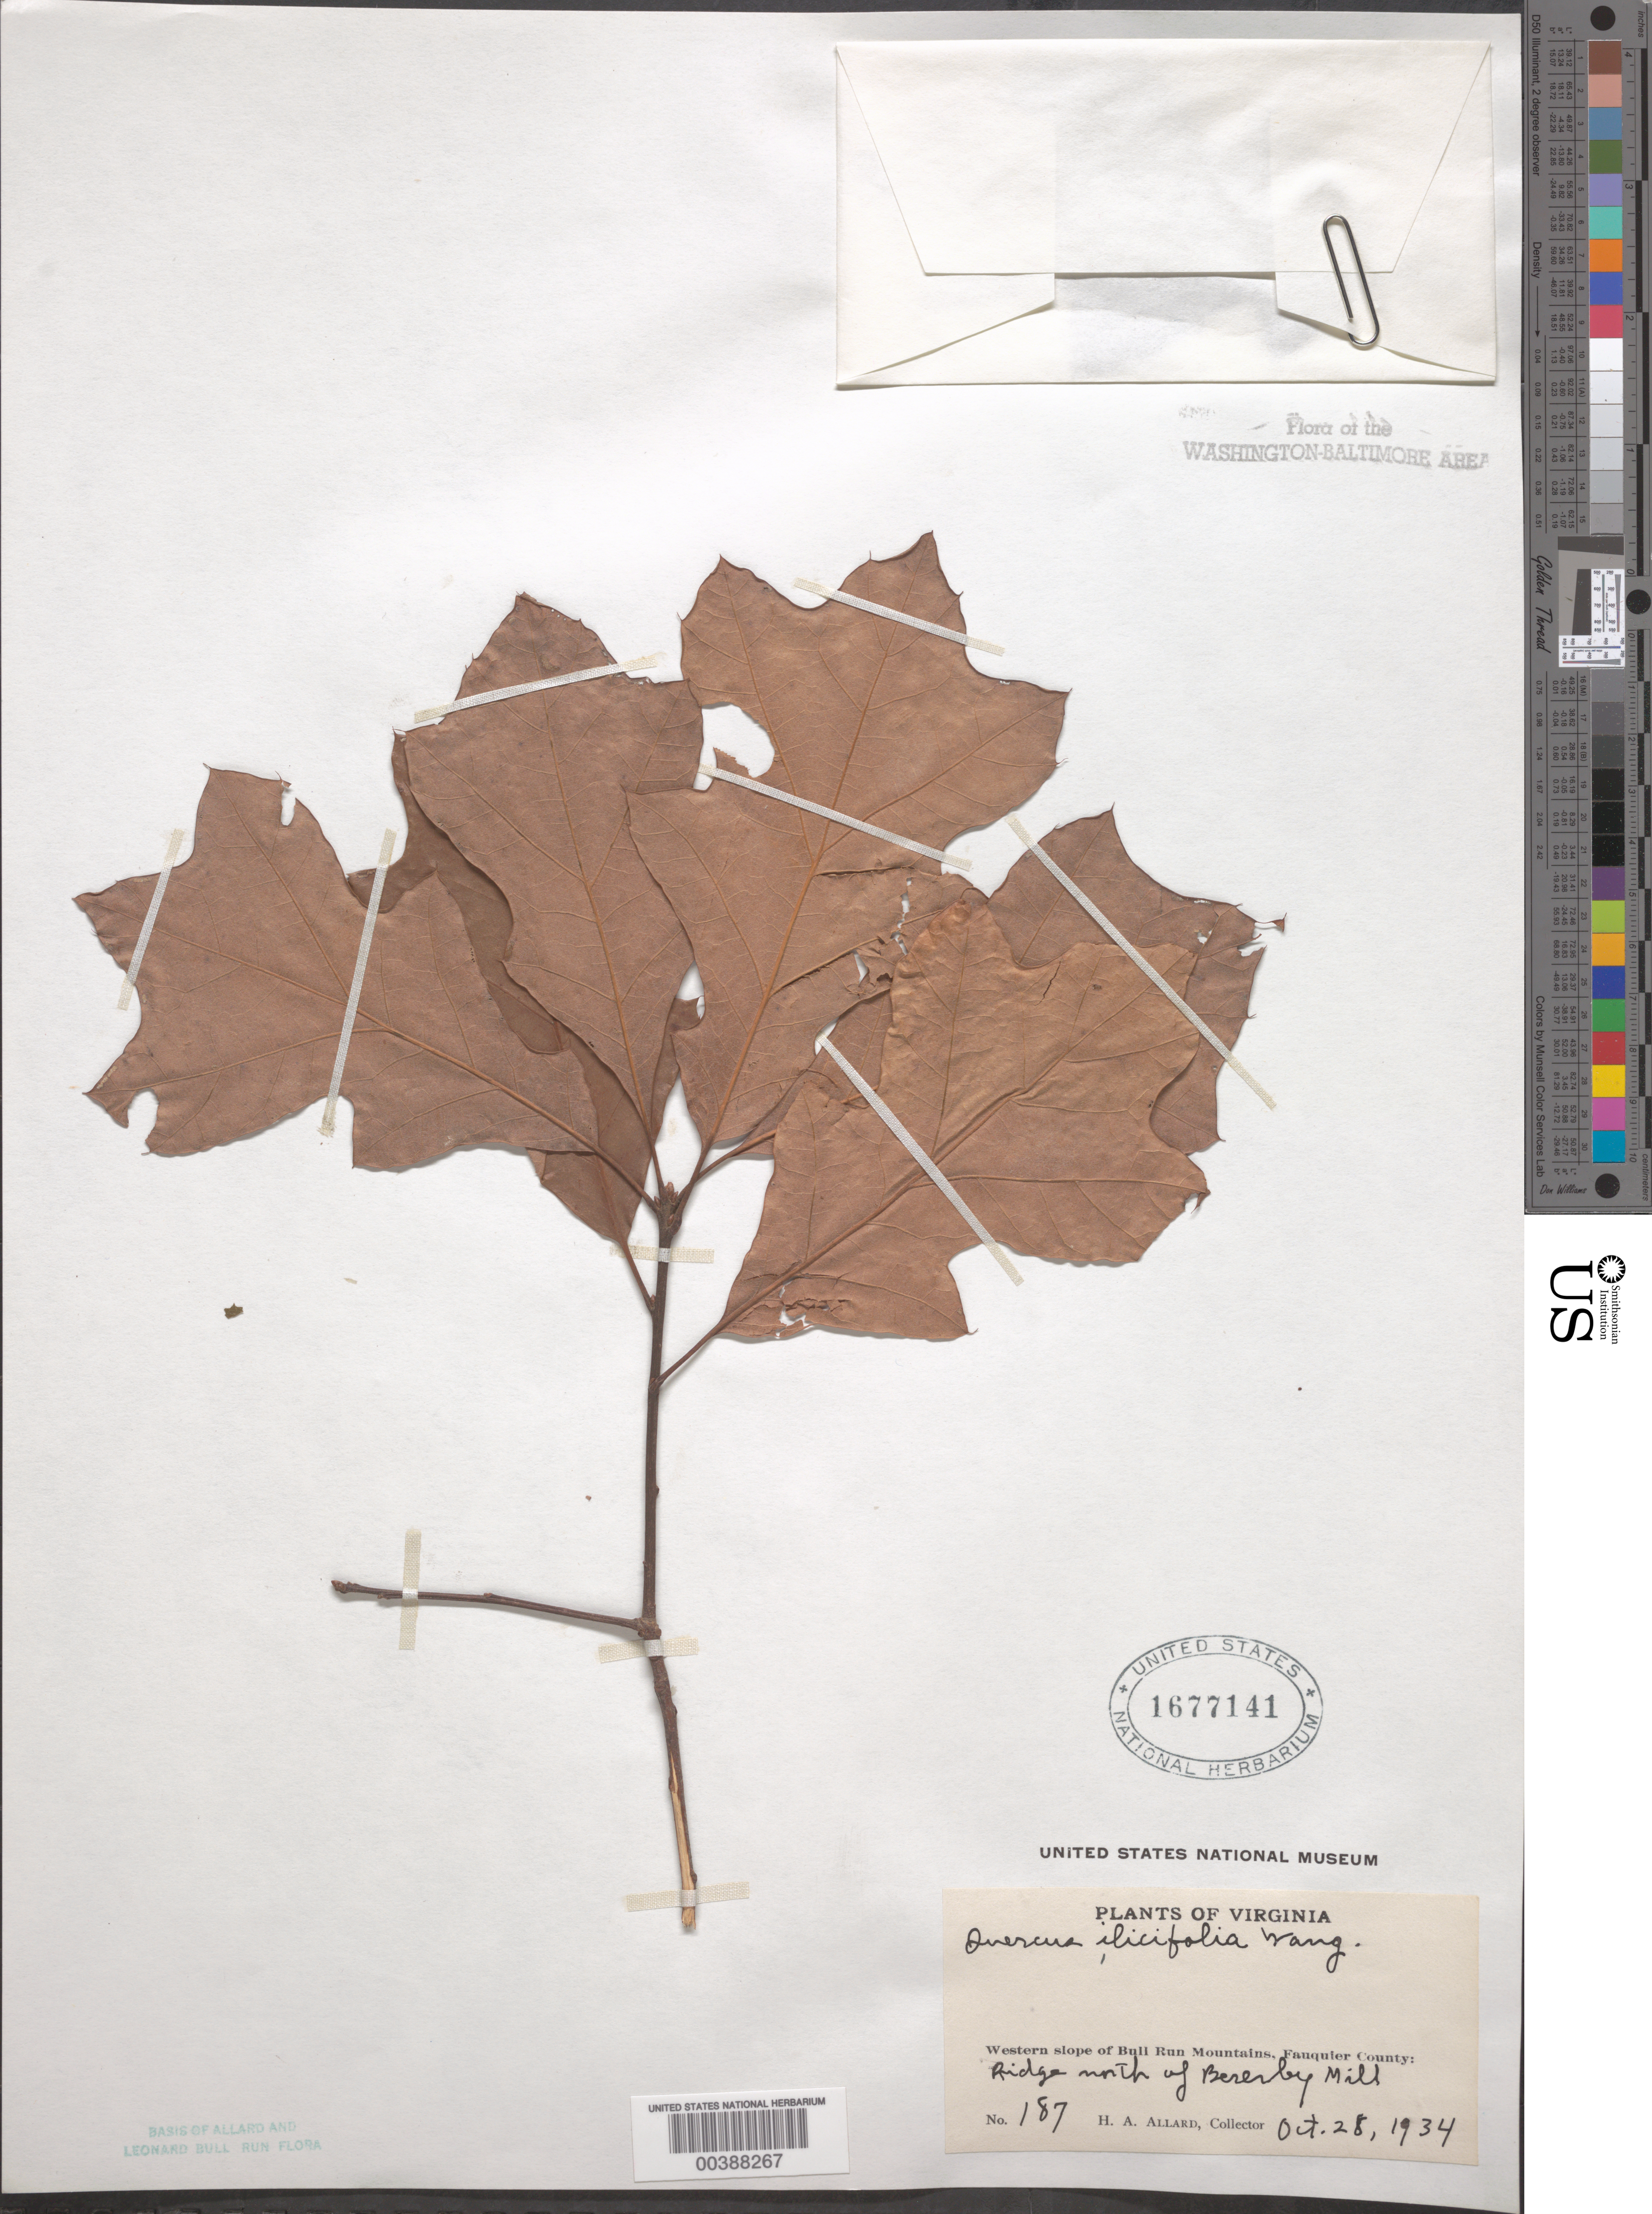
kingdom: Plantae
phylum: Tracheophyta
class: Magnoliopsida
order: Fagales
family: Fagaceae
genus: Quercus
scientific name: Quercus ilicifolia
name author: Wangenh.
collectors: H. A. Allard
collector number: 187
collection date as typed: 28 Oct 1934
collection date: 1934-10-28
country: United States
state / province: Virginia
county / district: Fauquier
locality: North of Beverley Mill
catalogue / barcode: US 1677141